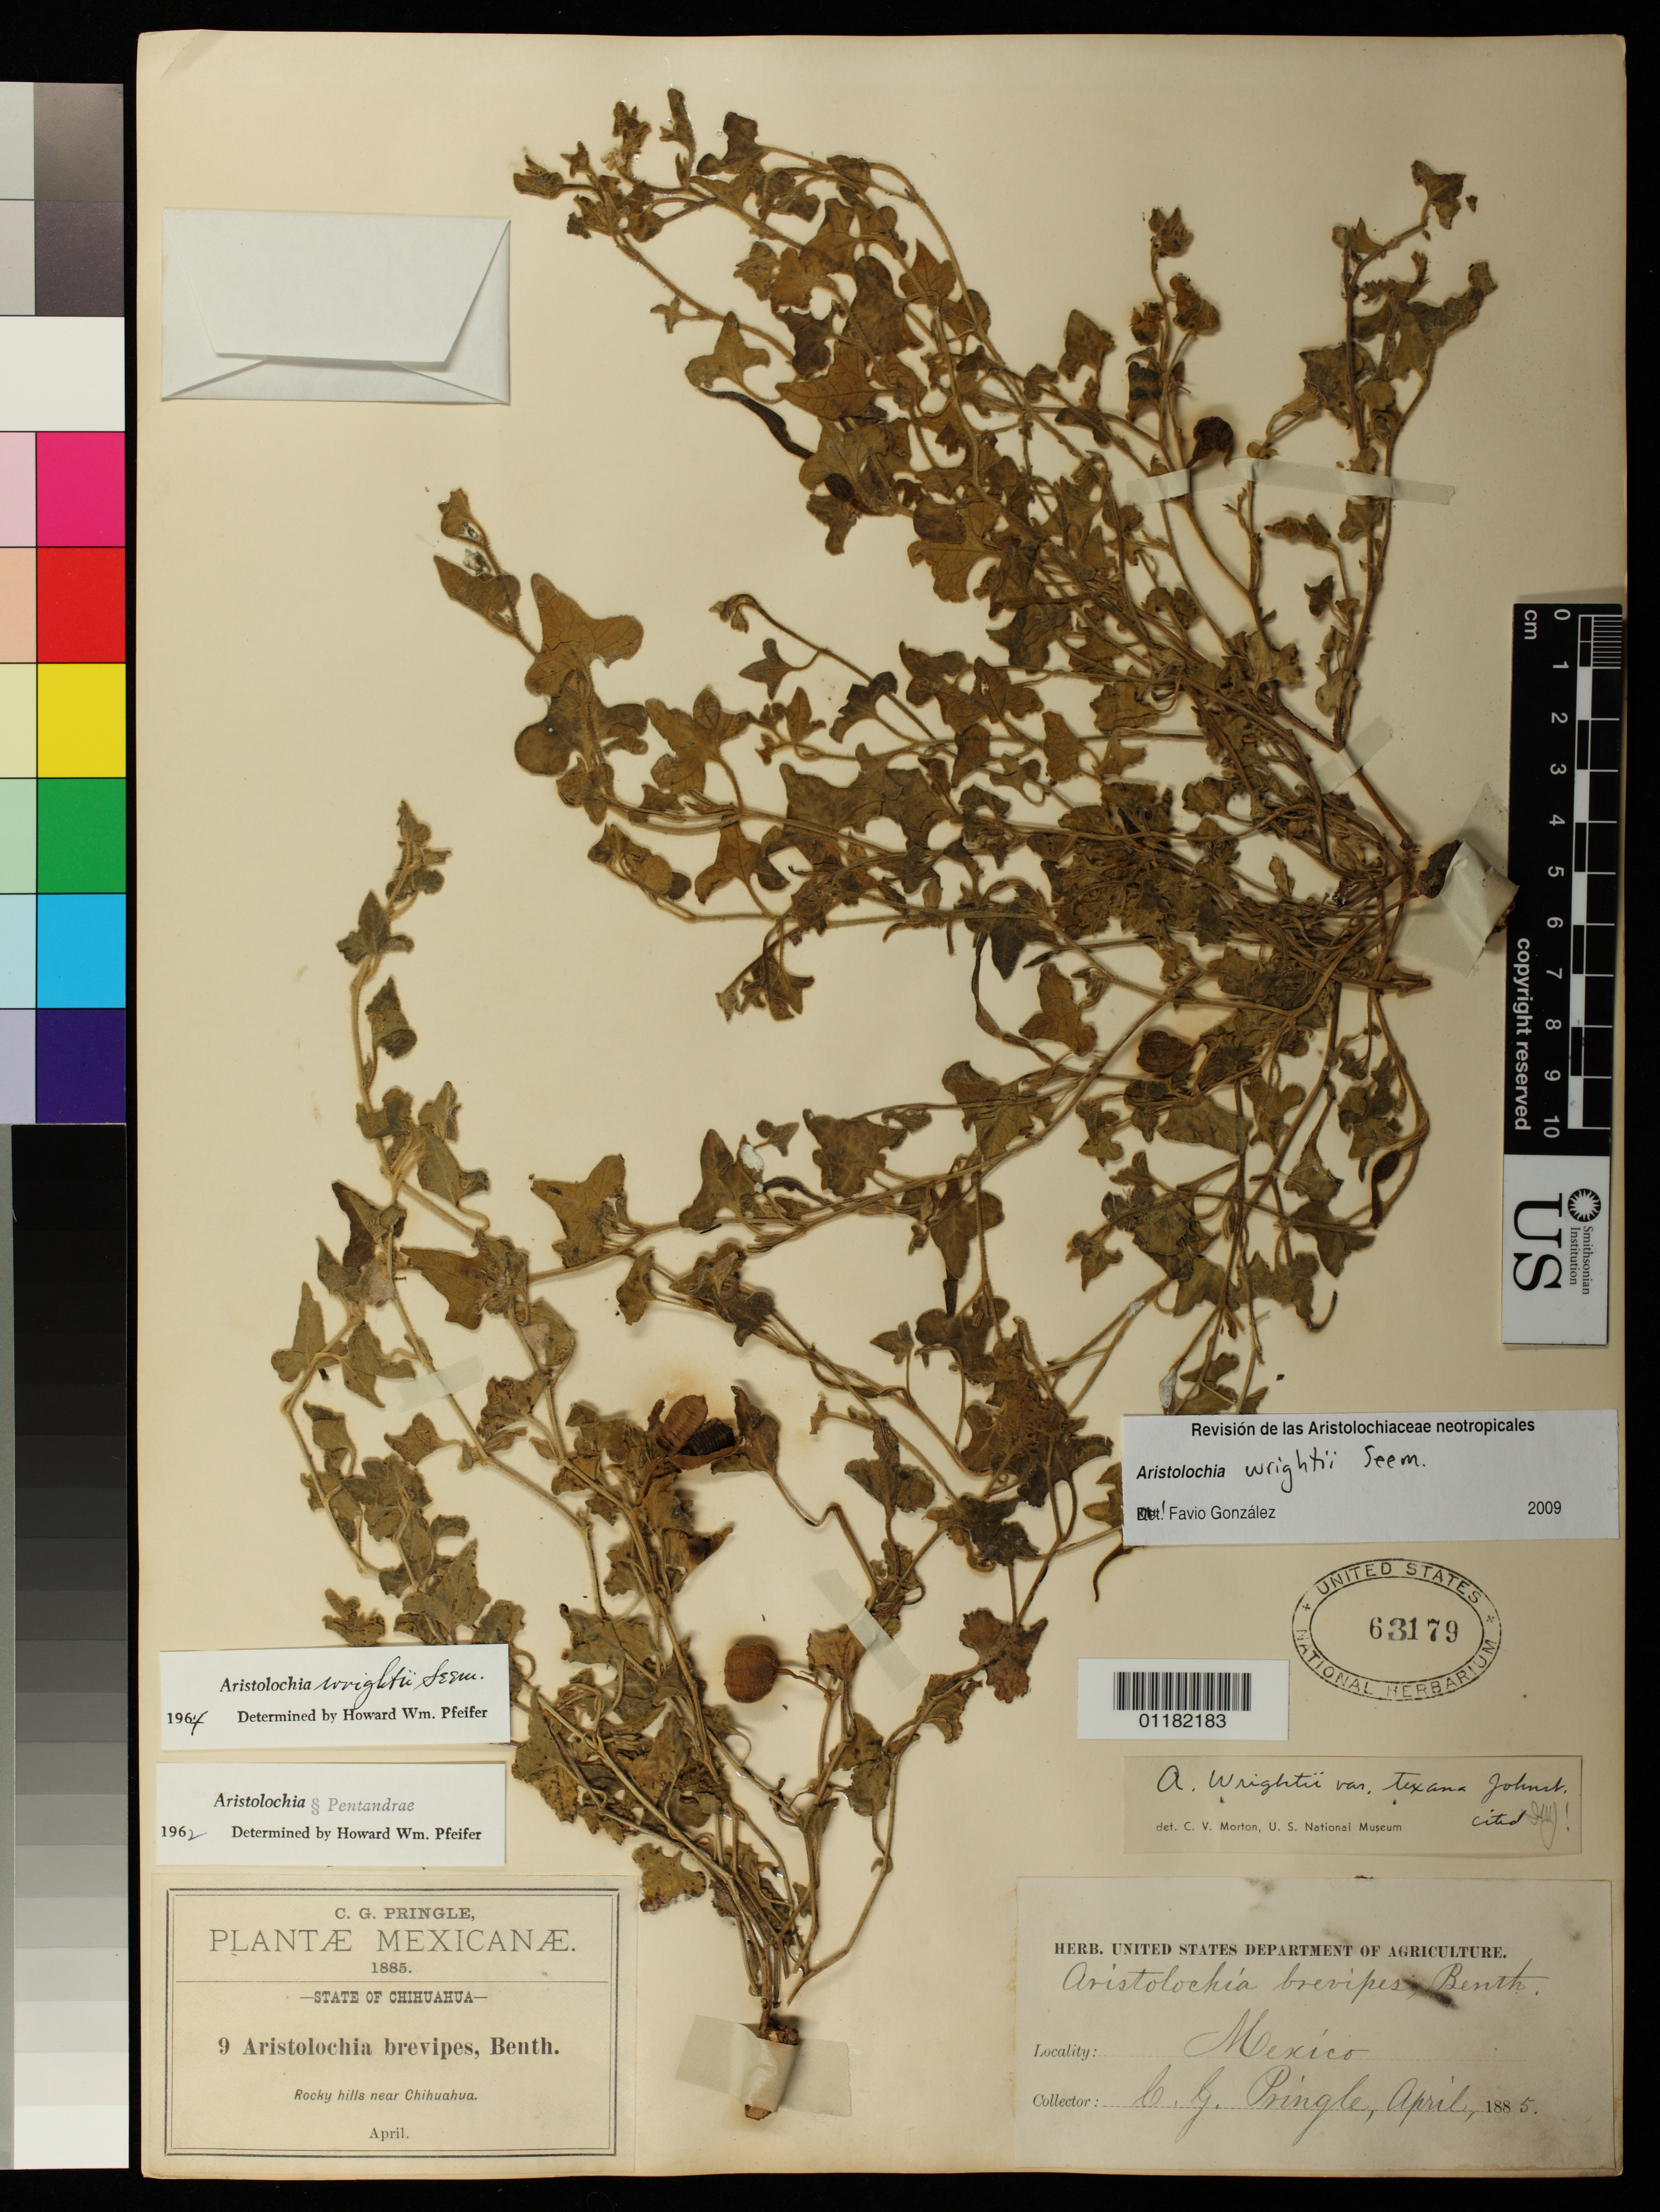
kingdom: Plantae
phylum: Tracheophyta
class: Magnoliopsida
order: Piperales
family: Aristolochiaceae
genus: Aristolochia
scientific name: Aristolochia wrightii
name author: Seem.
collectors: C. G. Pringle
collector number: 9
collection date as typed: May 1885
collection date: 1885-05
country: Mexico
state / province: Chihuahua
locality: Rocky hills near Chihuahua.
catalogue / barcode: US 63179